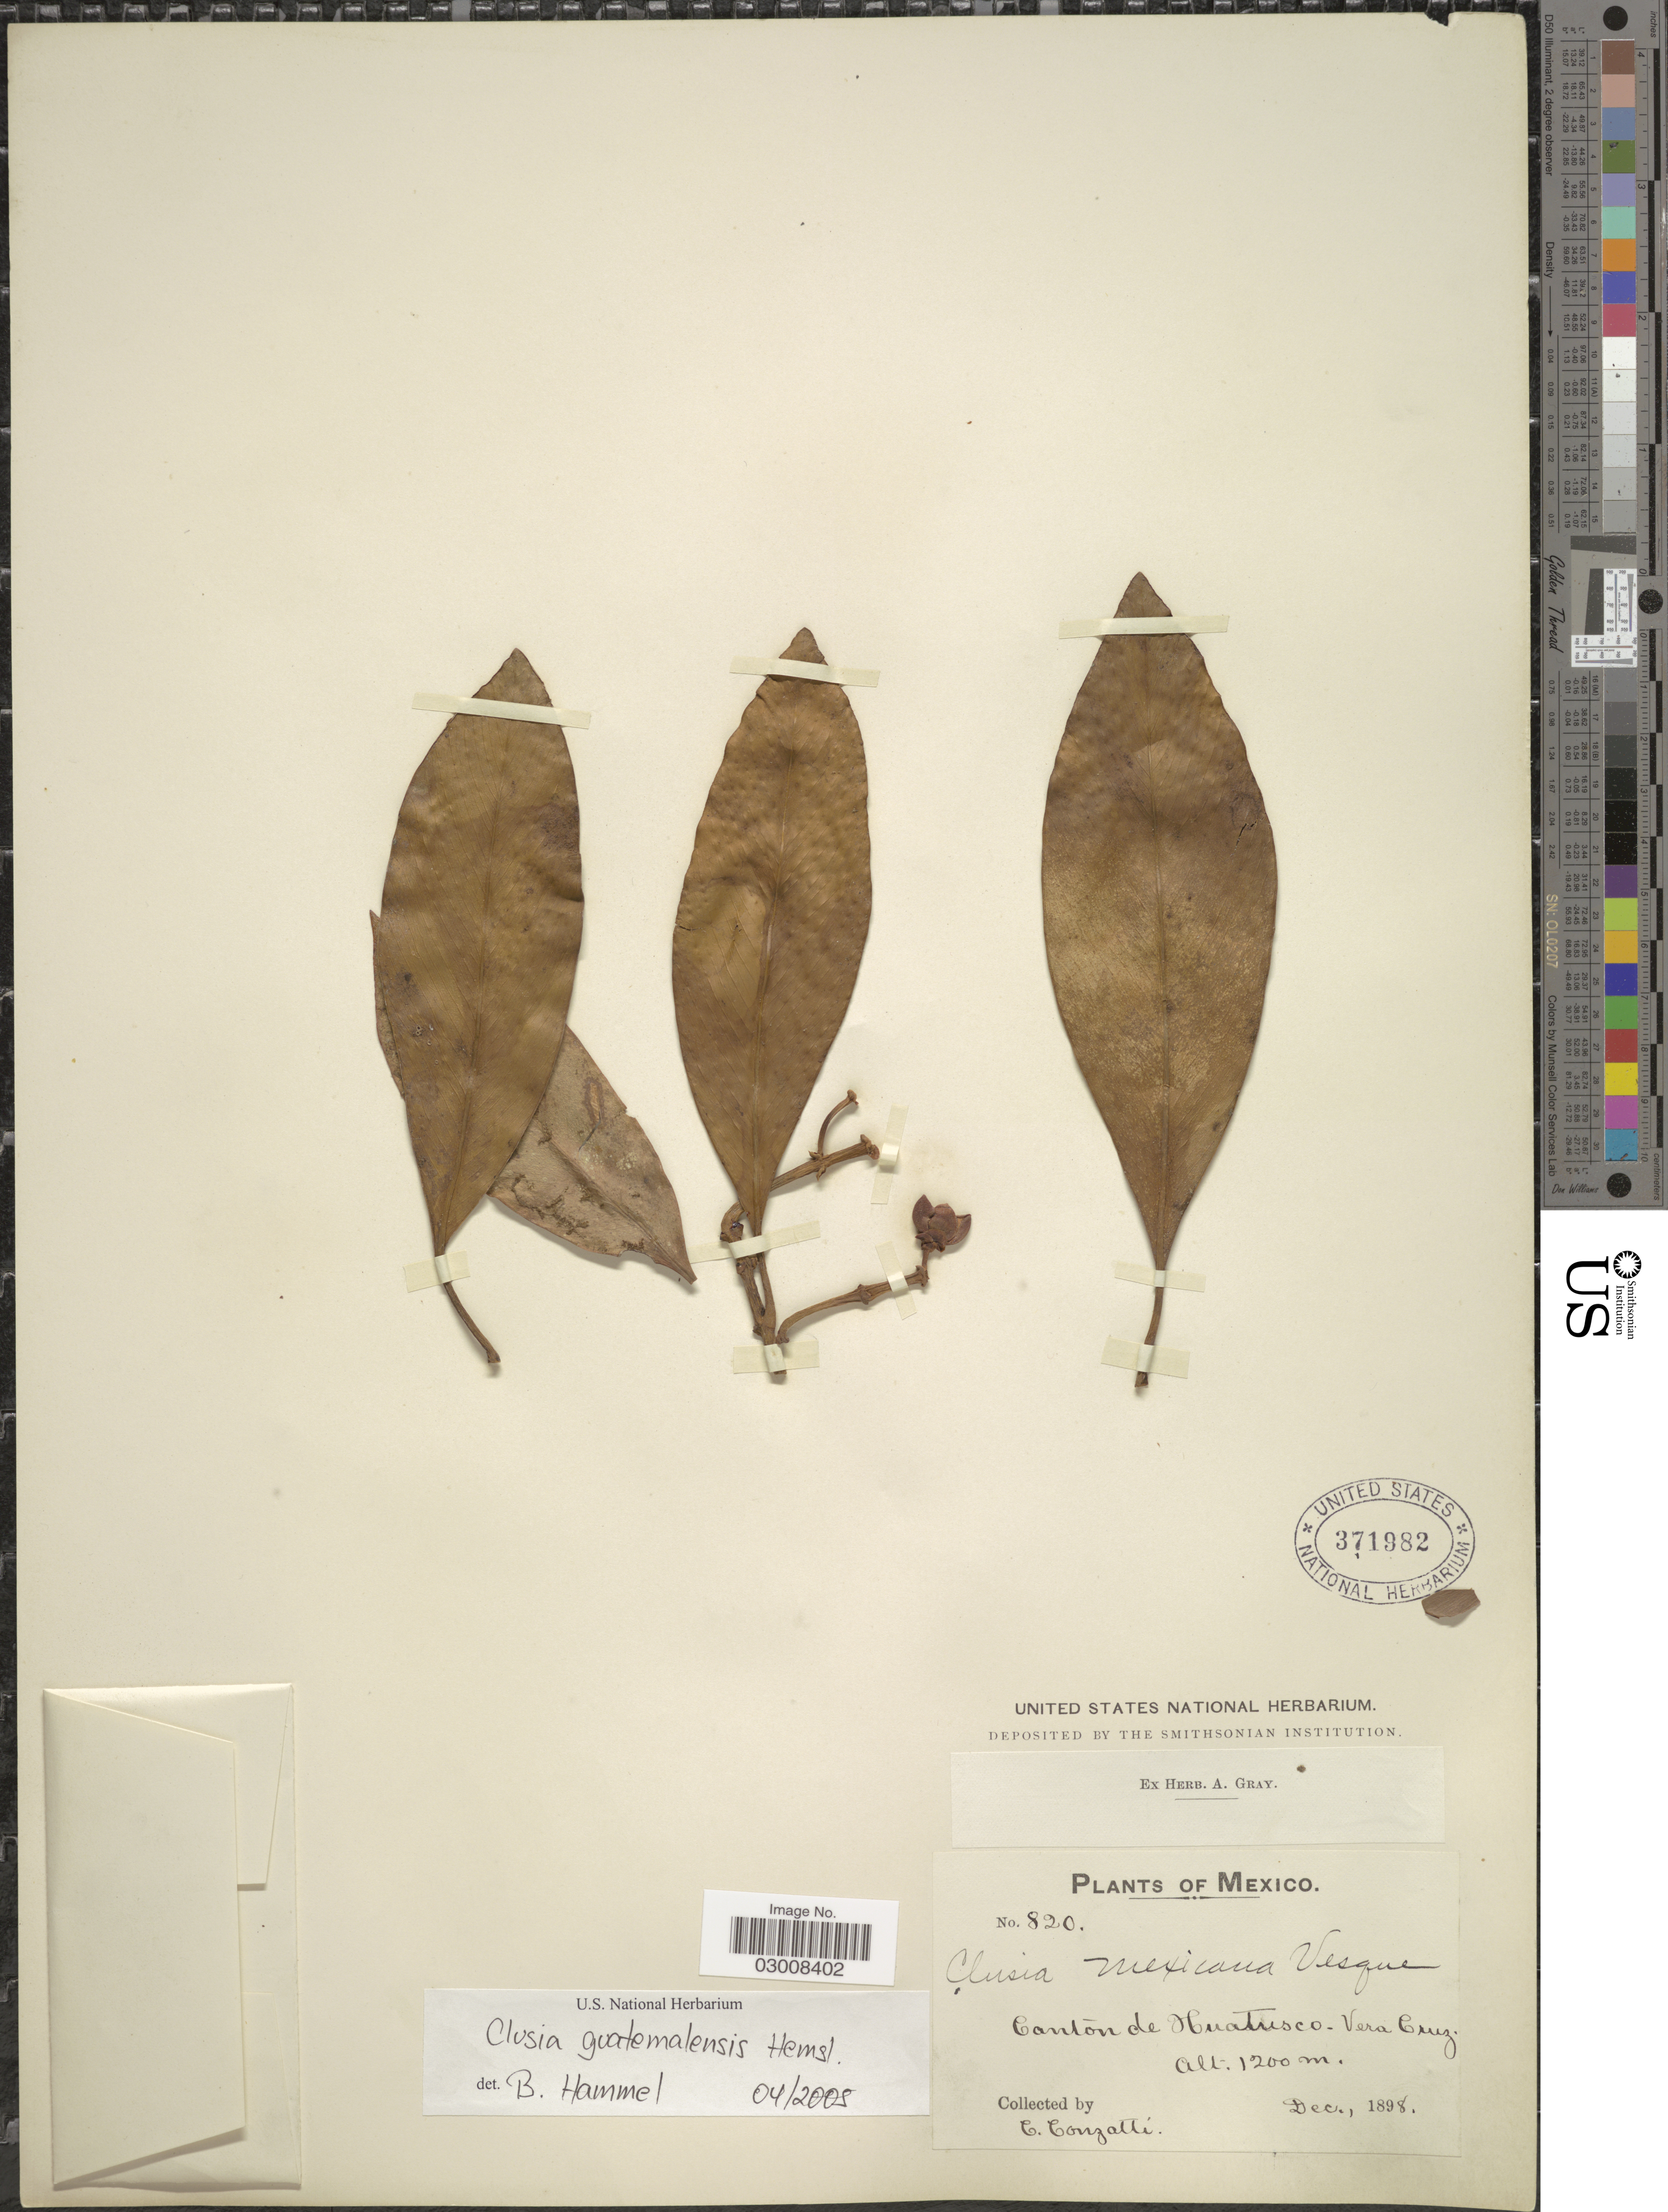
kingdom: Plantae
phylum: Tracheophyta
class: Magnoliopsida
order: Malpighiales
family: Clusiaceae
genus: Clusia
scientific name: Clusia guatemalensis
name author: Hemsl.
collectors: C. Conzatti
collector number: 820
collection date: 1898-12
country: Mexico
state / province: Veracruz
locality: Canton de Huatusco - Vera Cruz.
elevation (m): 1200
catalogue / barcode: US 371982